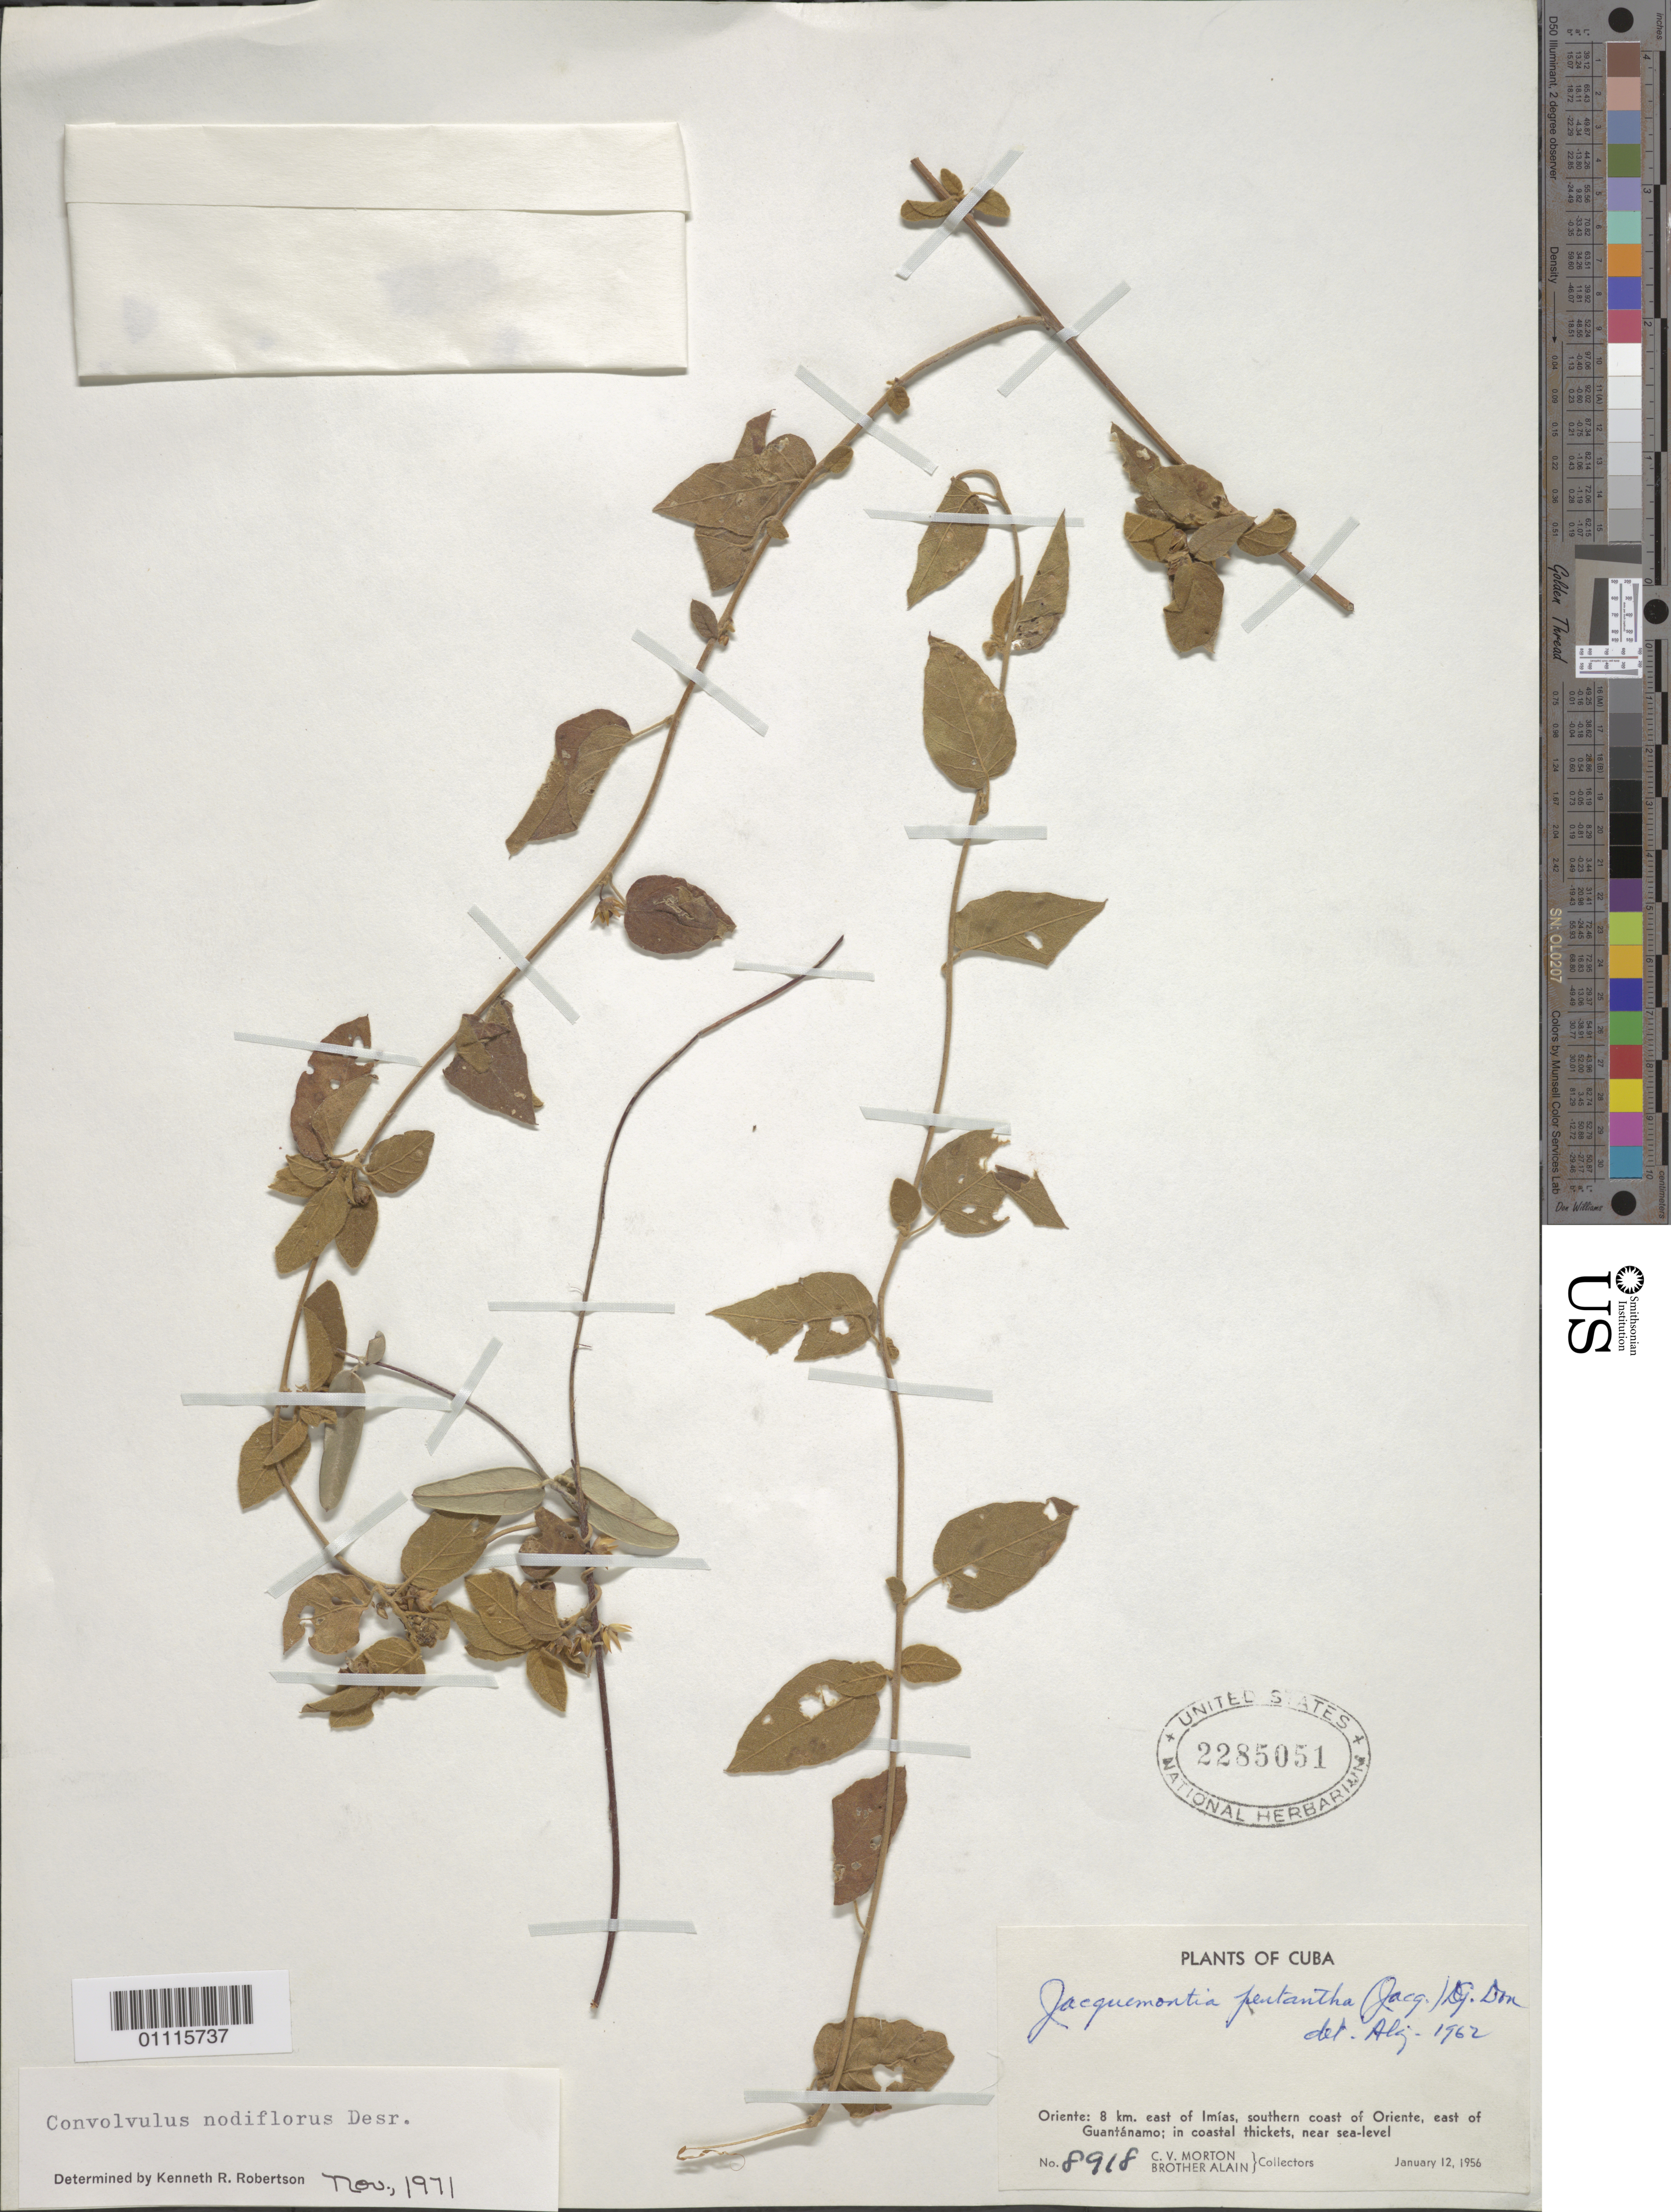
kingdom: Plantae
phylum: Tracheophyta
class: Magnoliopsida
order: Solanales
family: Convolvulaceae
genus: Convolvulus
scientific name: Convolvulus nodiflorus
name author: Desr.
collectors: C. V. Morton & A. H. Liogier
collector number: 8918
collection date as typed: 12 Jan 1956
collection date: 1956-01-12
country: Cuba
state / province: Guantanamo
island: Cuba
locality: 8 km E of Imias, southern coast of Oriente, E of Guantánamo; in coastal thickets, near sea-level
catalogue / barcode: US 2285051